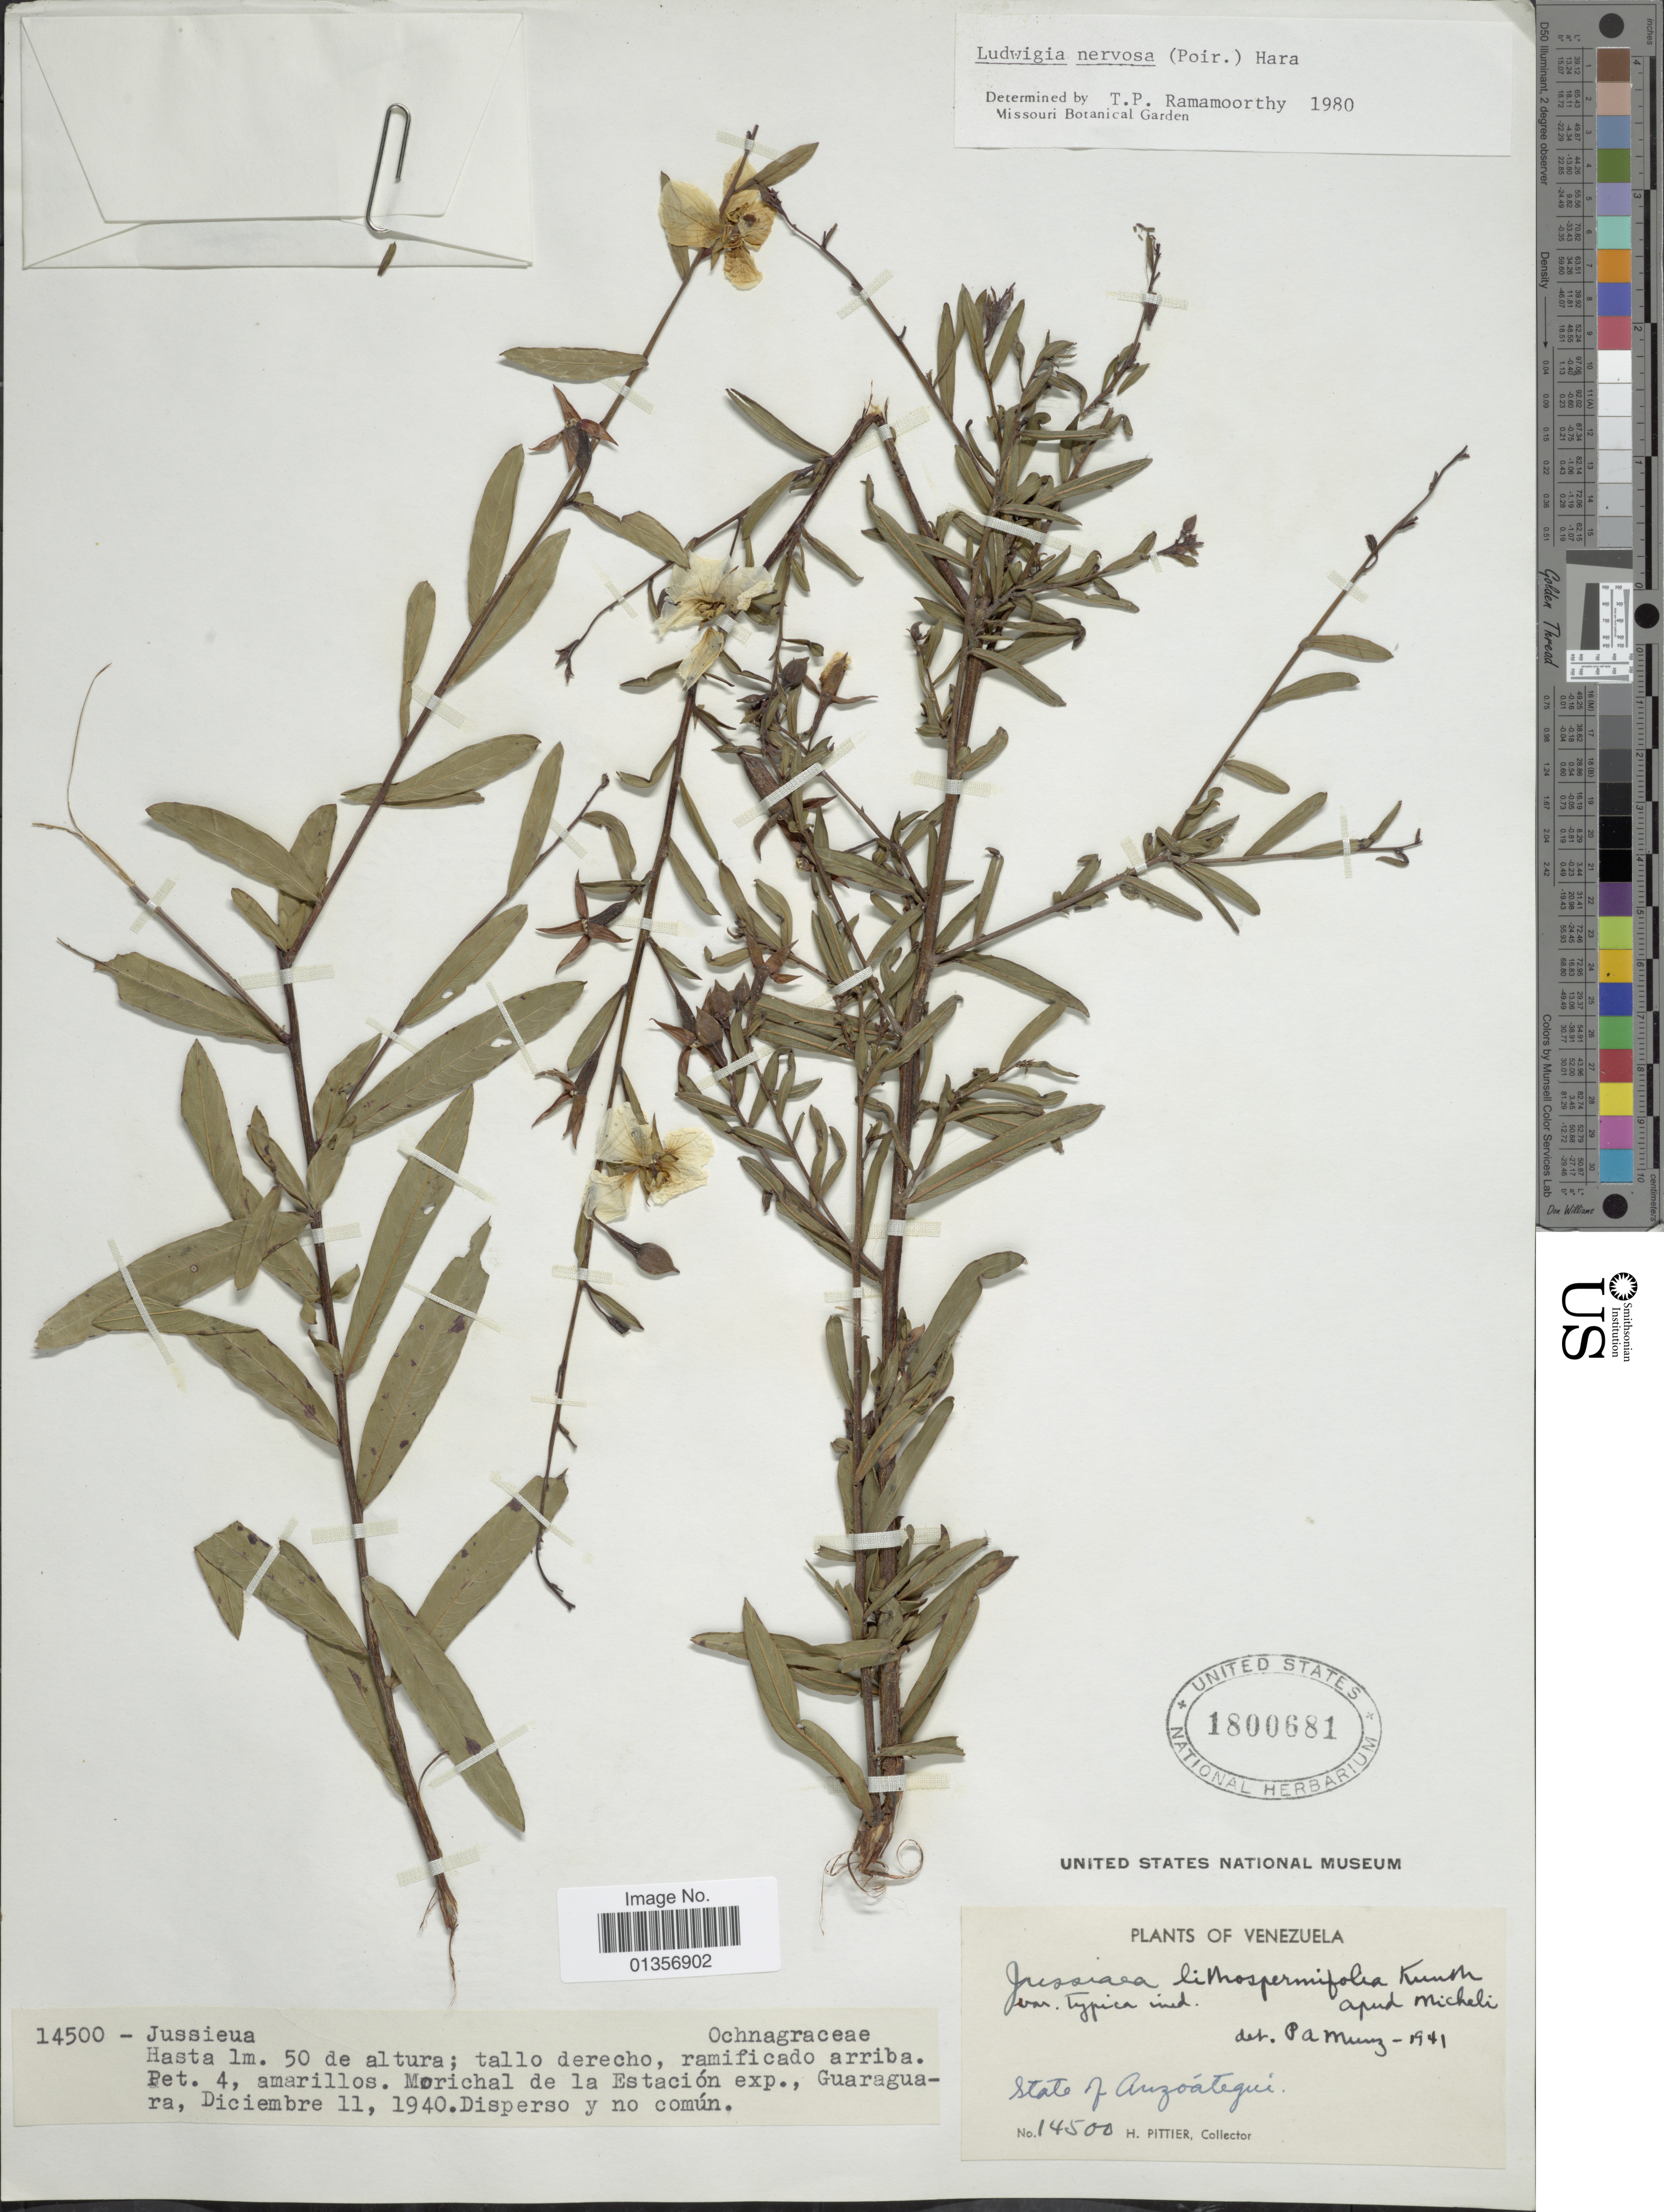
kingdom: Plantae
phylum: Tracheophyta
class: Magnoliopsida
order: Myrtales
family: Onagraceae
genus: Ludwigia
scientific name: Ludwigia nervosa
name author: (Poir.) H. Hara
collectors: H. F. Pittier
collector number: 14500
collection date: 1940-12-11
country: Venezuela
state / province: Anzoategui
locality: Morichal de la Estación exp., Guaraguara, State of Anzoátegui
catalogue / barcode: US 1800681